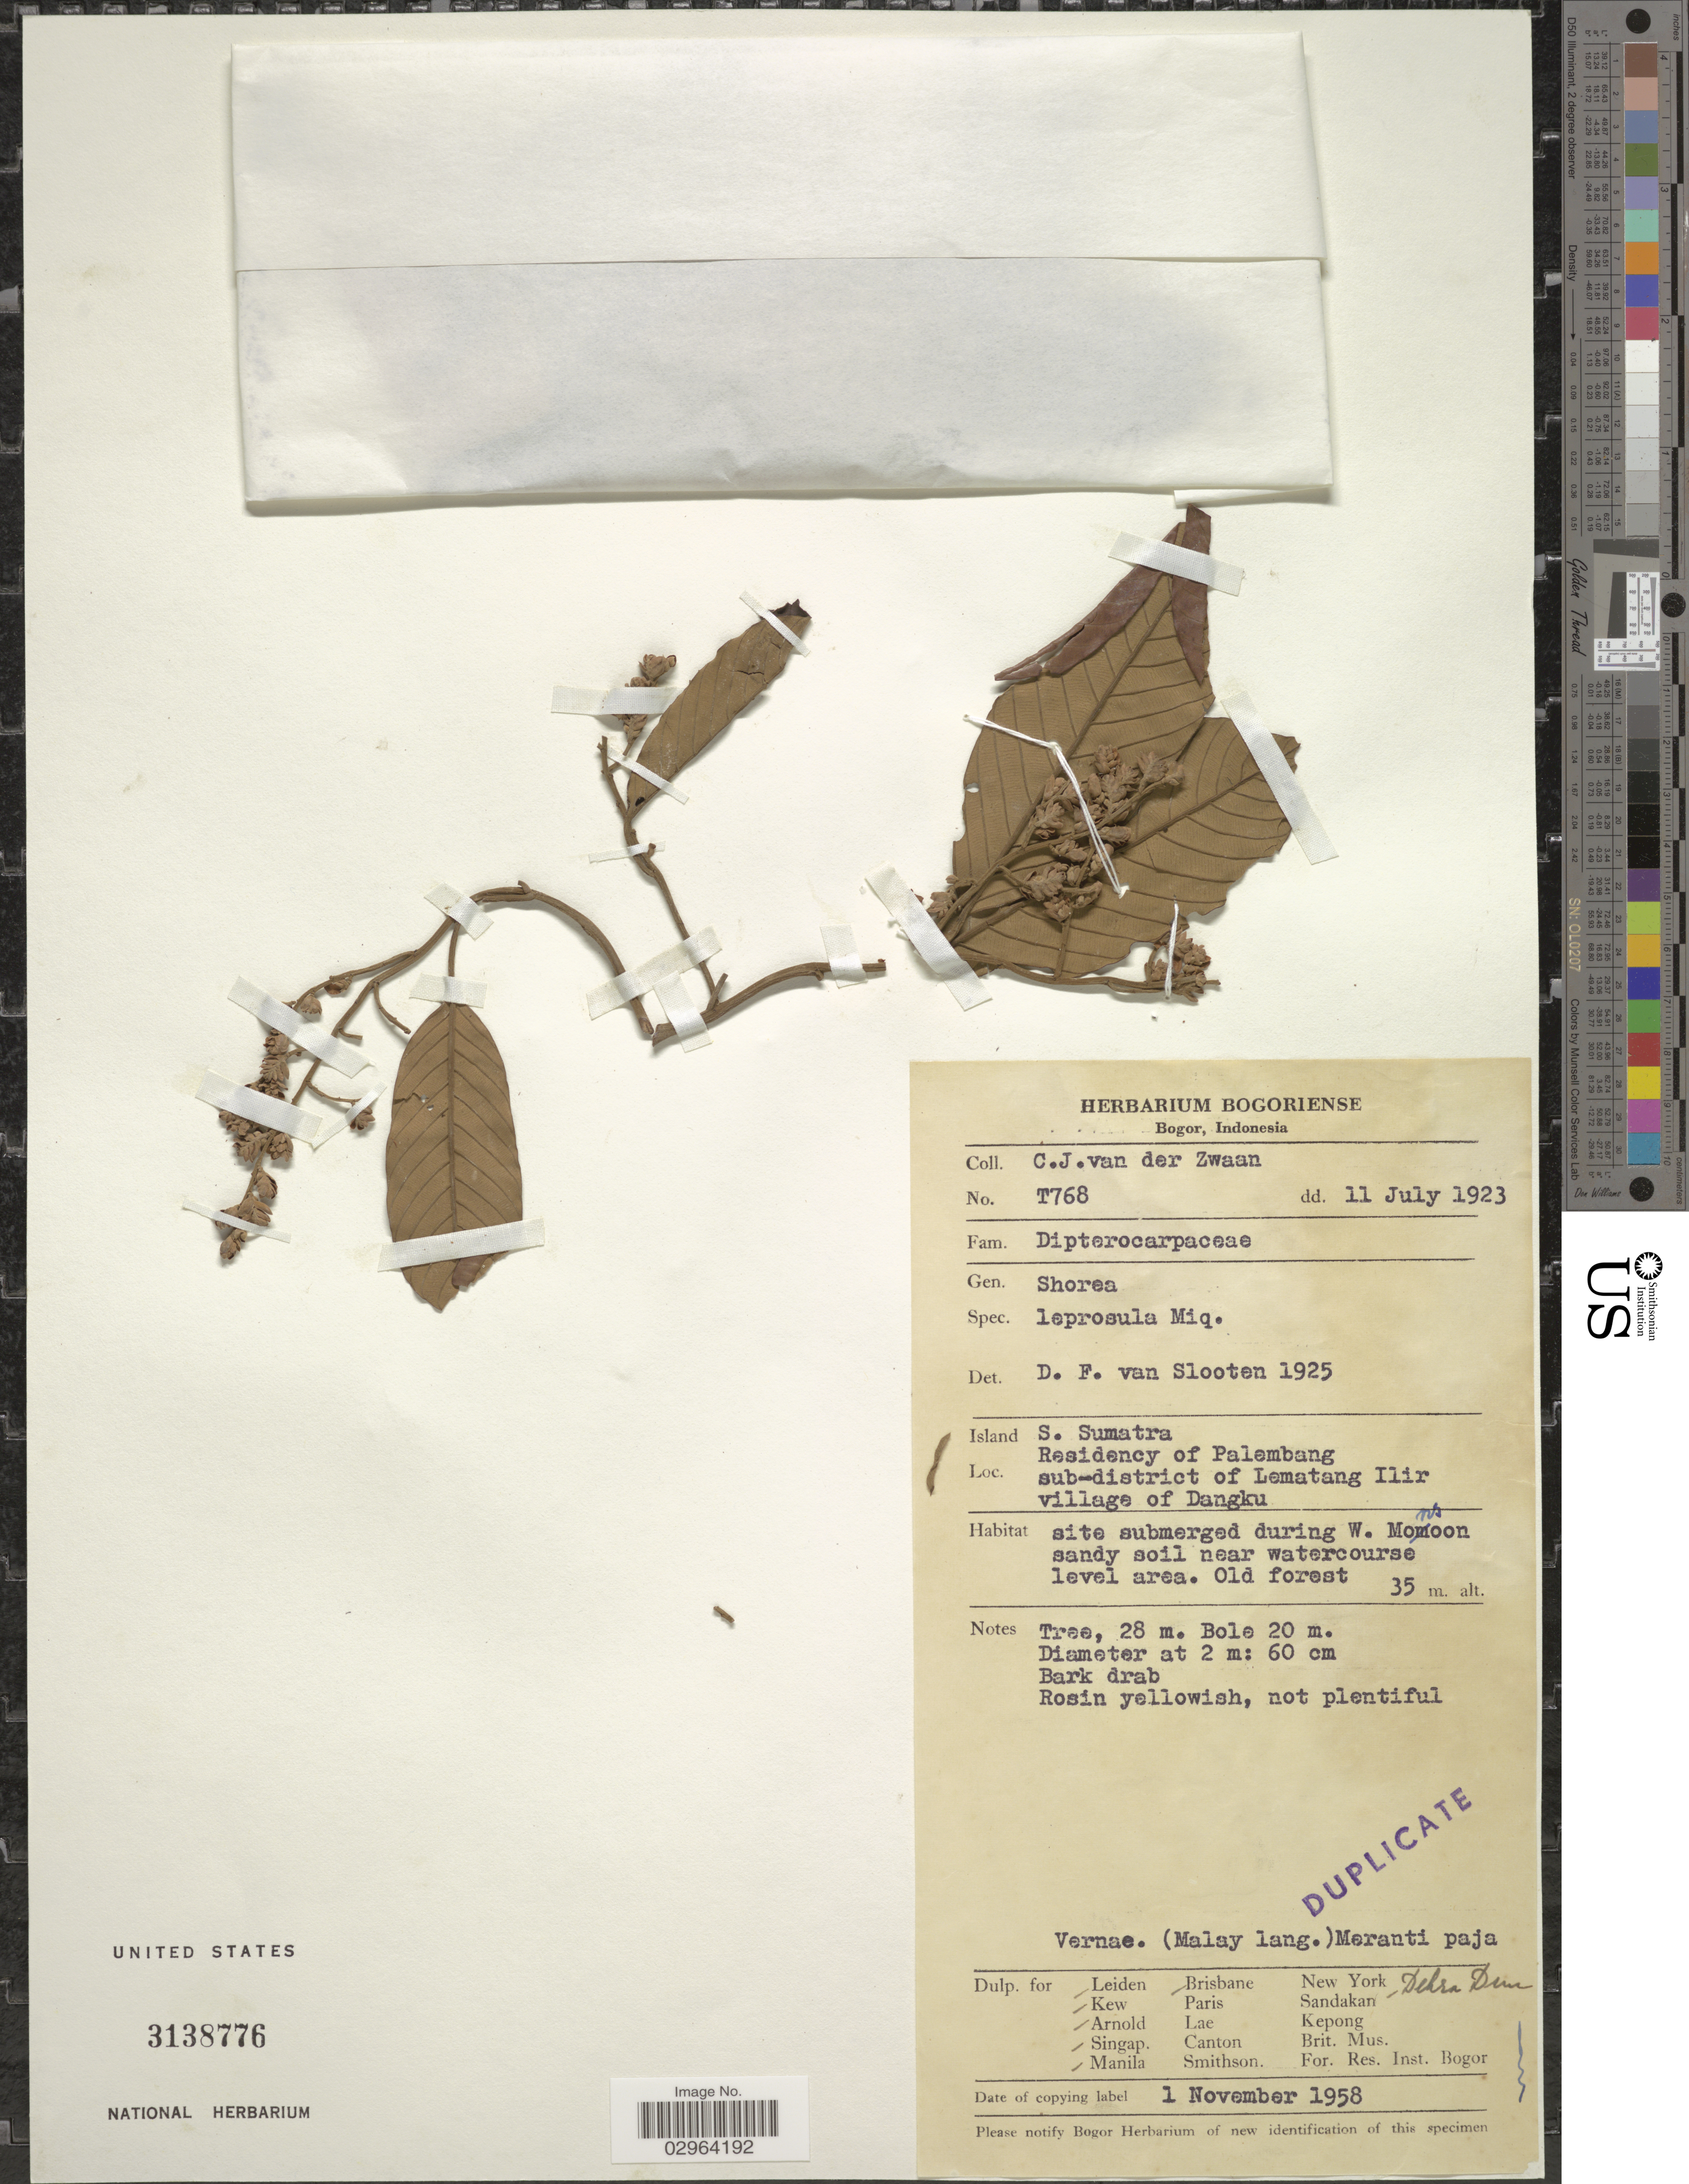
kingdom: Plantae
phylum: Tracheophyta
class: Magnoliopsida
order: Malvales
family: Dipterocarpaceae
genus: Rubroshorea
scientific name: Rubroshorea leprosula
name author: (Miq.) P.S. Ashton & J. Heck.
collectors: C. Zwaan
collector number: T768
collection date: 1923-07-11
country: Indonesia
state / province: Sumatra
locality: Island S. Sumatra Residency of Palembang sub-district of Lematang Ilir village of Dangku.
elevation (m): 35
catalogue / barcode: US 3138776